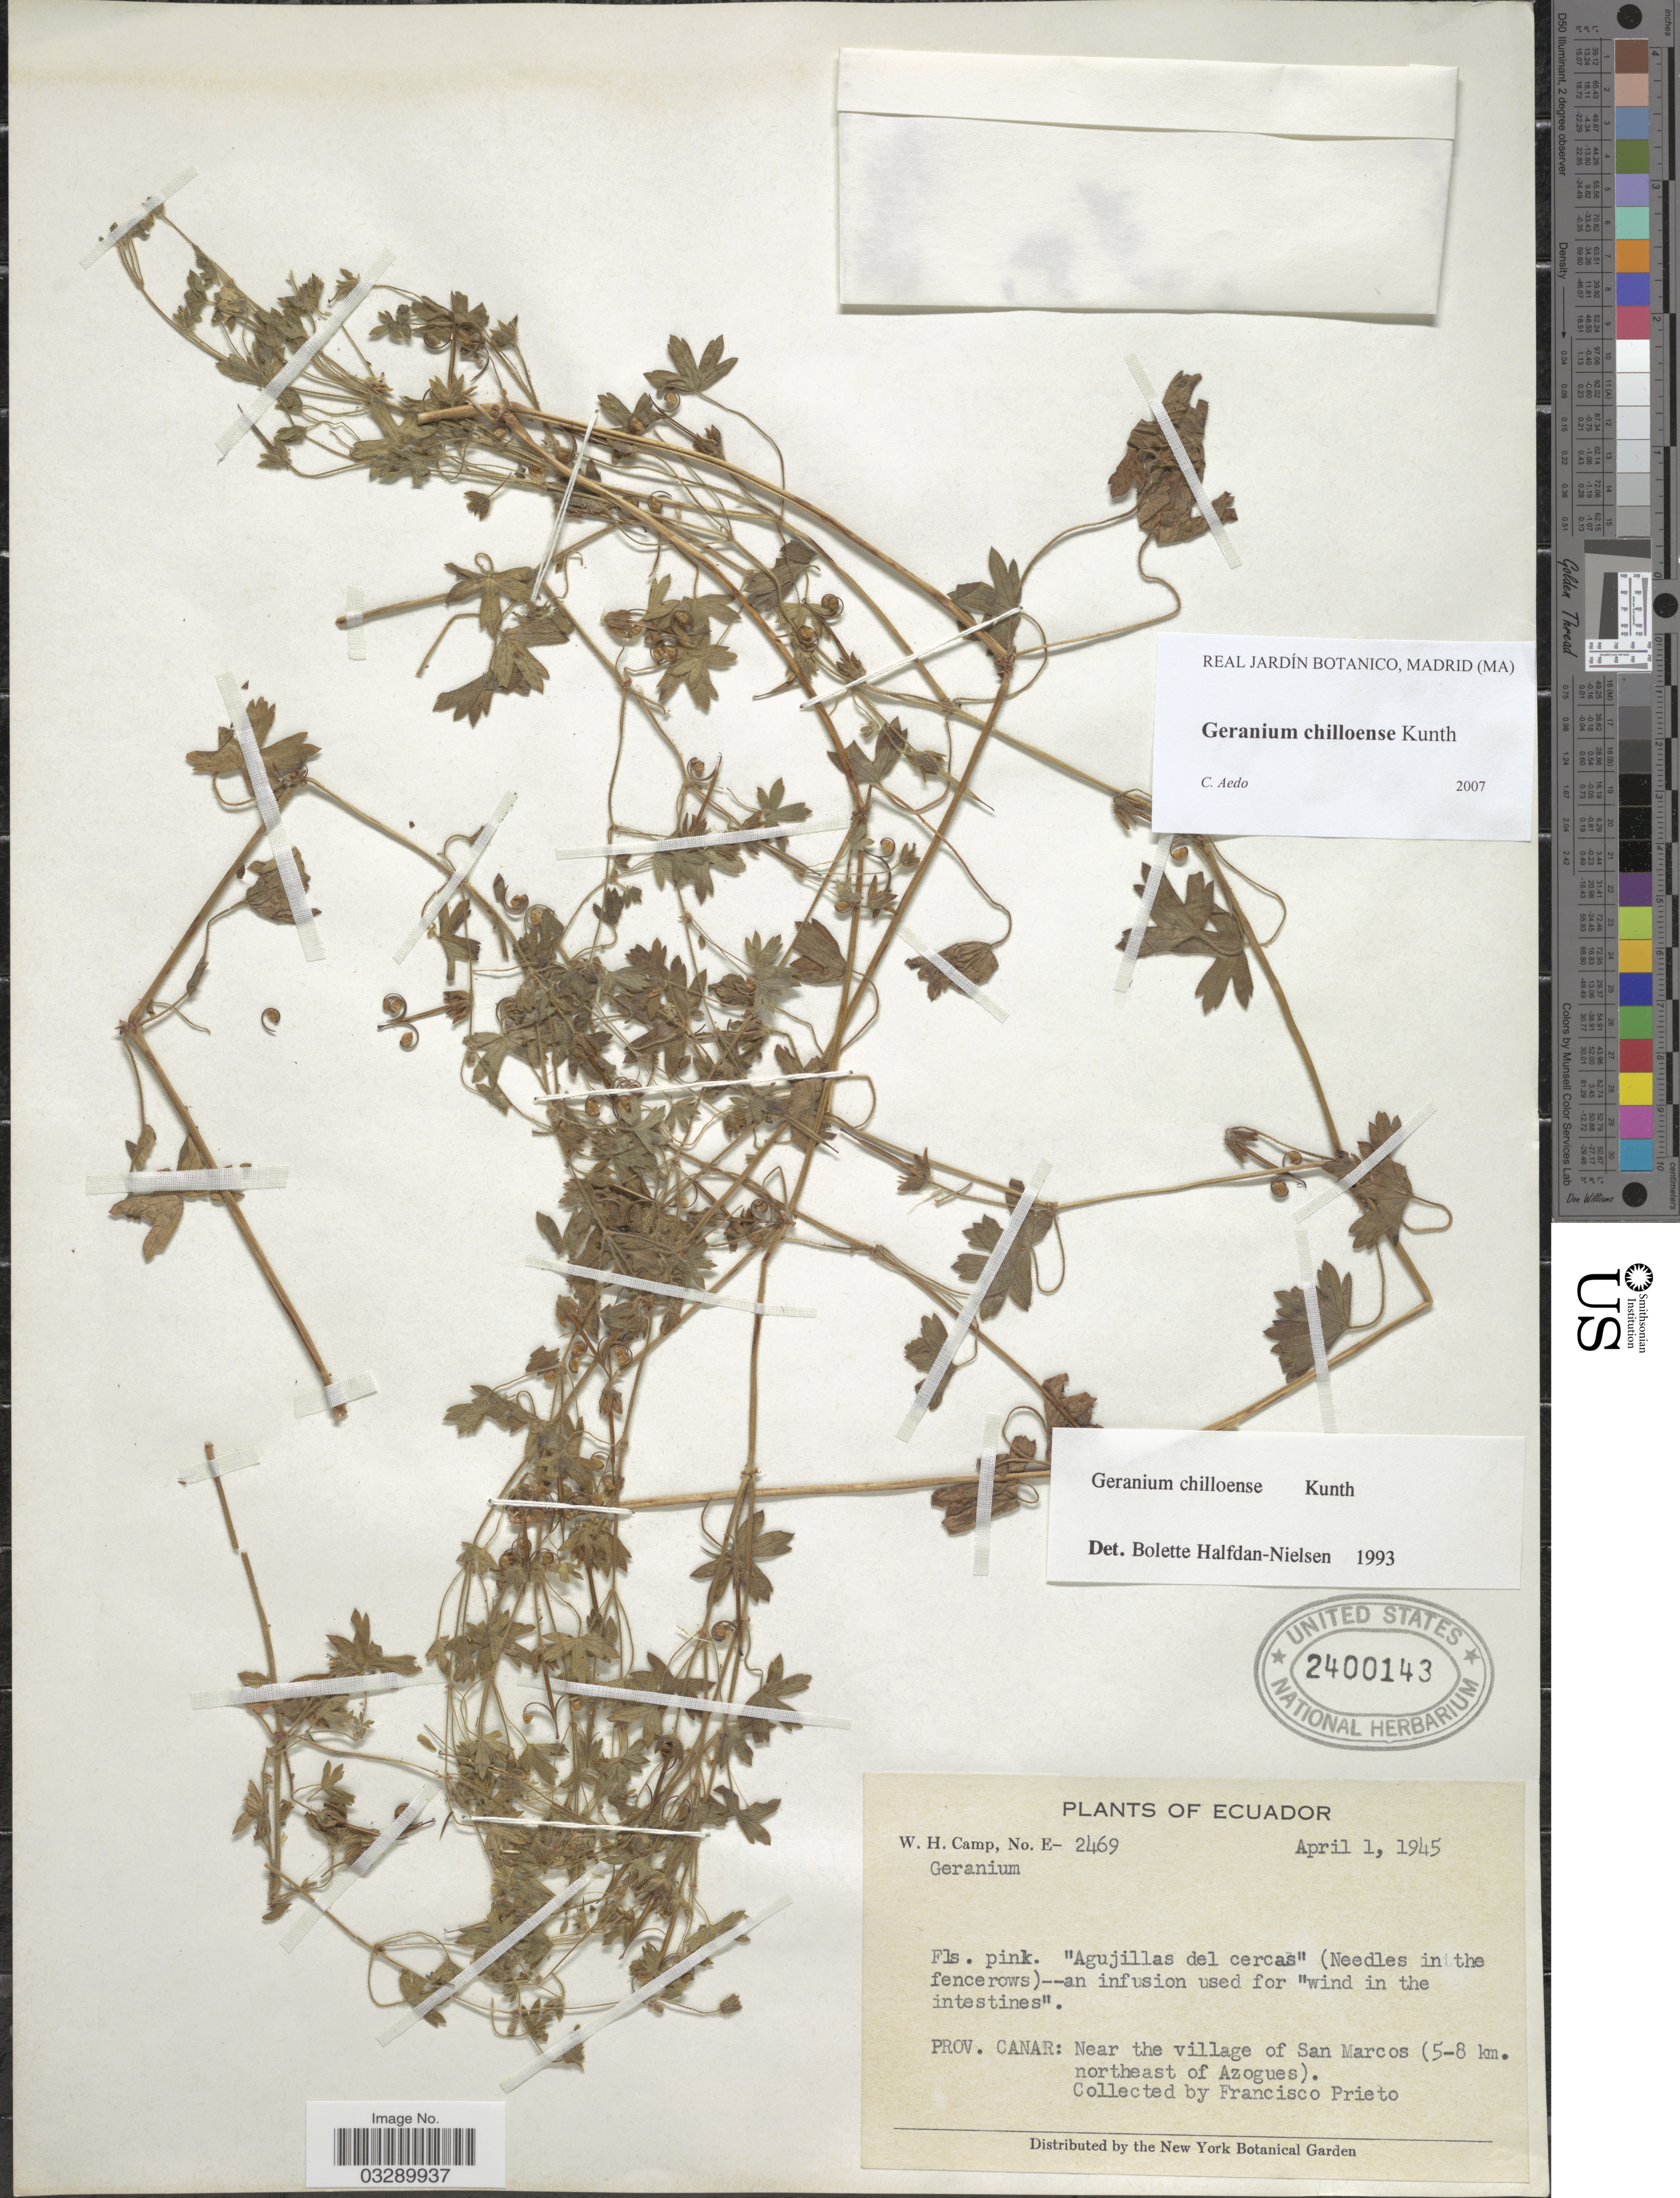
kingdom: Plantae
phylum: Tracheophyta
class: Magnoliopsida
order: Geraniales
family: Geraniaceae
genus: Geranium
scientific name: Geranium chilloense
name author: Kunth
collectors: F. Prieto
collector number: E-2469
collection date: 1945-04-01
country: Ecuador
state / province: Cañar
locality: Near the village of San Marcos (5-8 km. northeast of Azogues).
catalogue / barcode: US 2400143